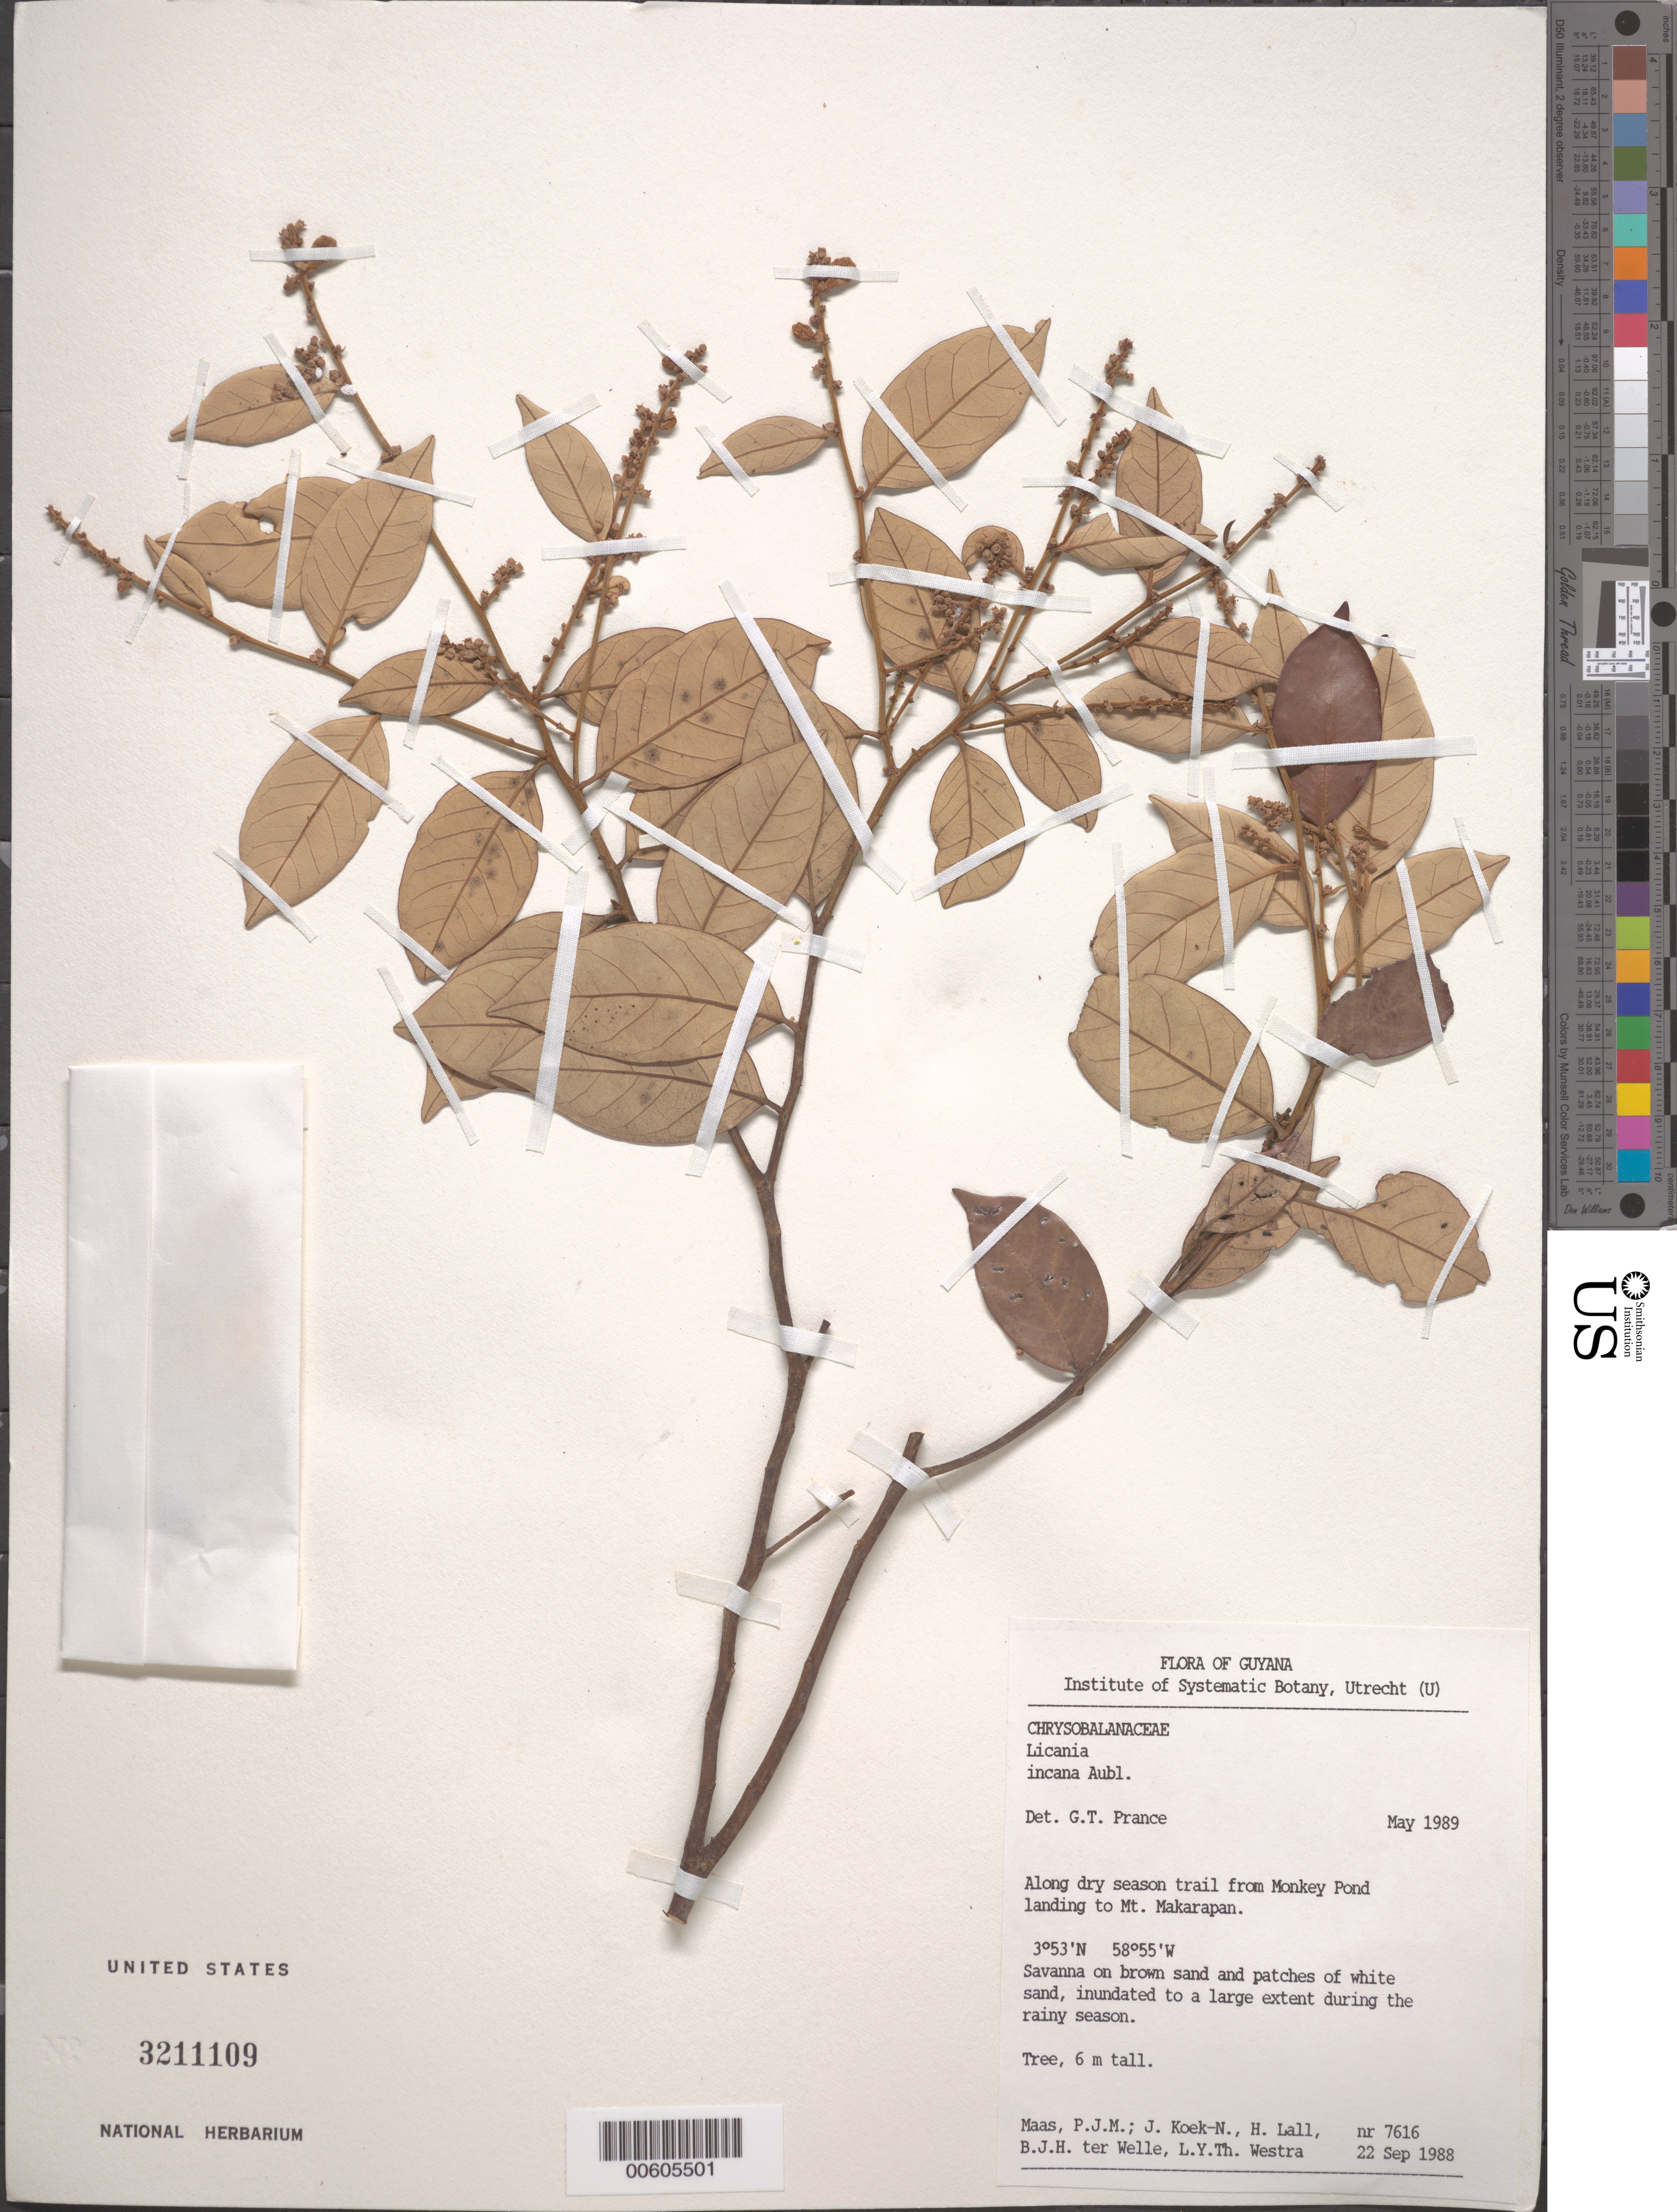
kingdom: Plantae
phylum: Tracheophyta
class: Magnoliopsida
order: Malpighiales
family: Chrysobalanaceae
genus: Licania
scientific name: Licania incana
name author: Aubl.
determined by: Prance, G. T.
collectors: P. Maas, J. Koek-Noorman, H. Lall, B. Welle & L. Y. T. Westra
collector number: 7616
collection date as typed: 22-Sep-88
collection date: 1988-09-22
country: Guyana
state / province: U. Takutu-U. Essequibo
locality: Monkey Pond landing, dry season trail to Mt. Makarapan; Rupununi River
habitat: Savanna on brown sand and patches of white sand, inundated to a large extent during the rainy season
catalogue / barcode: US 3211109